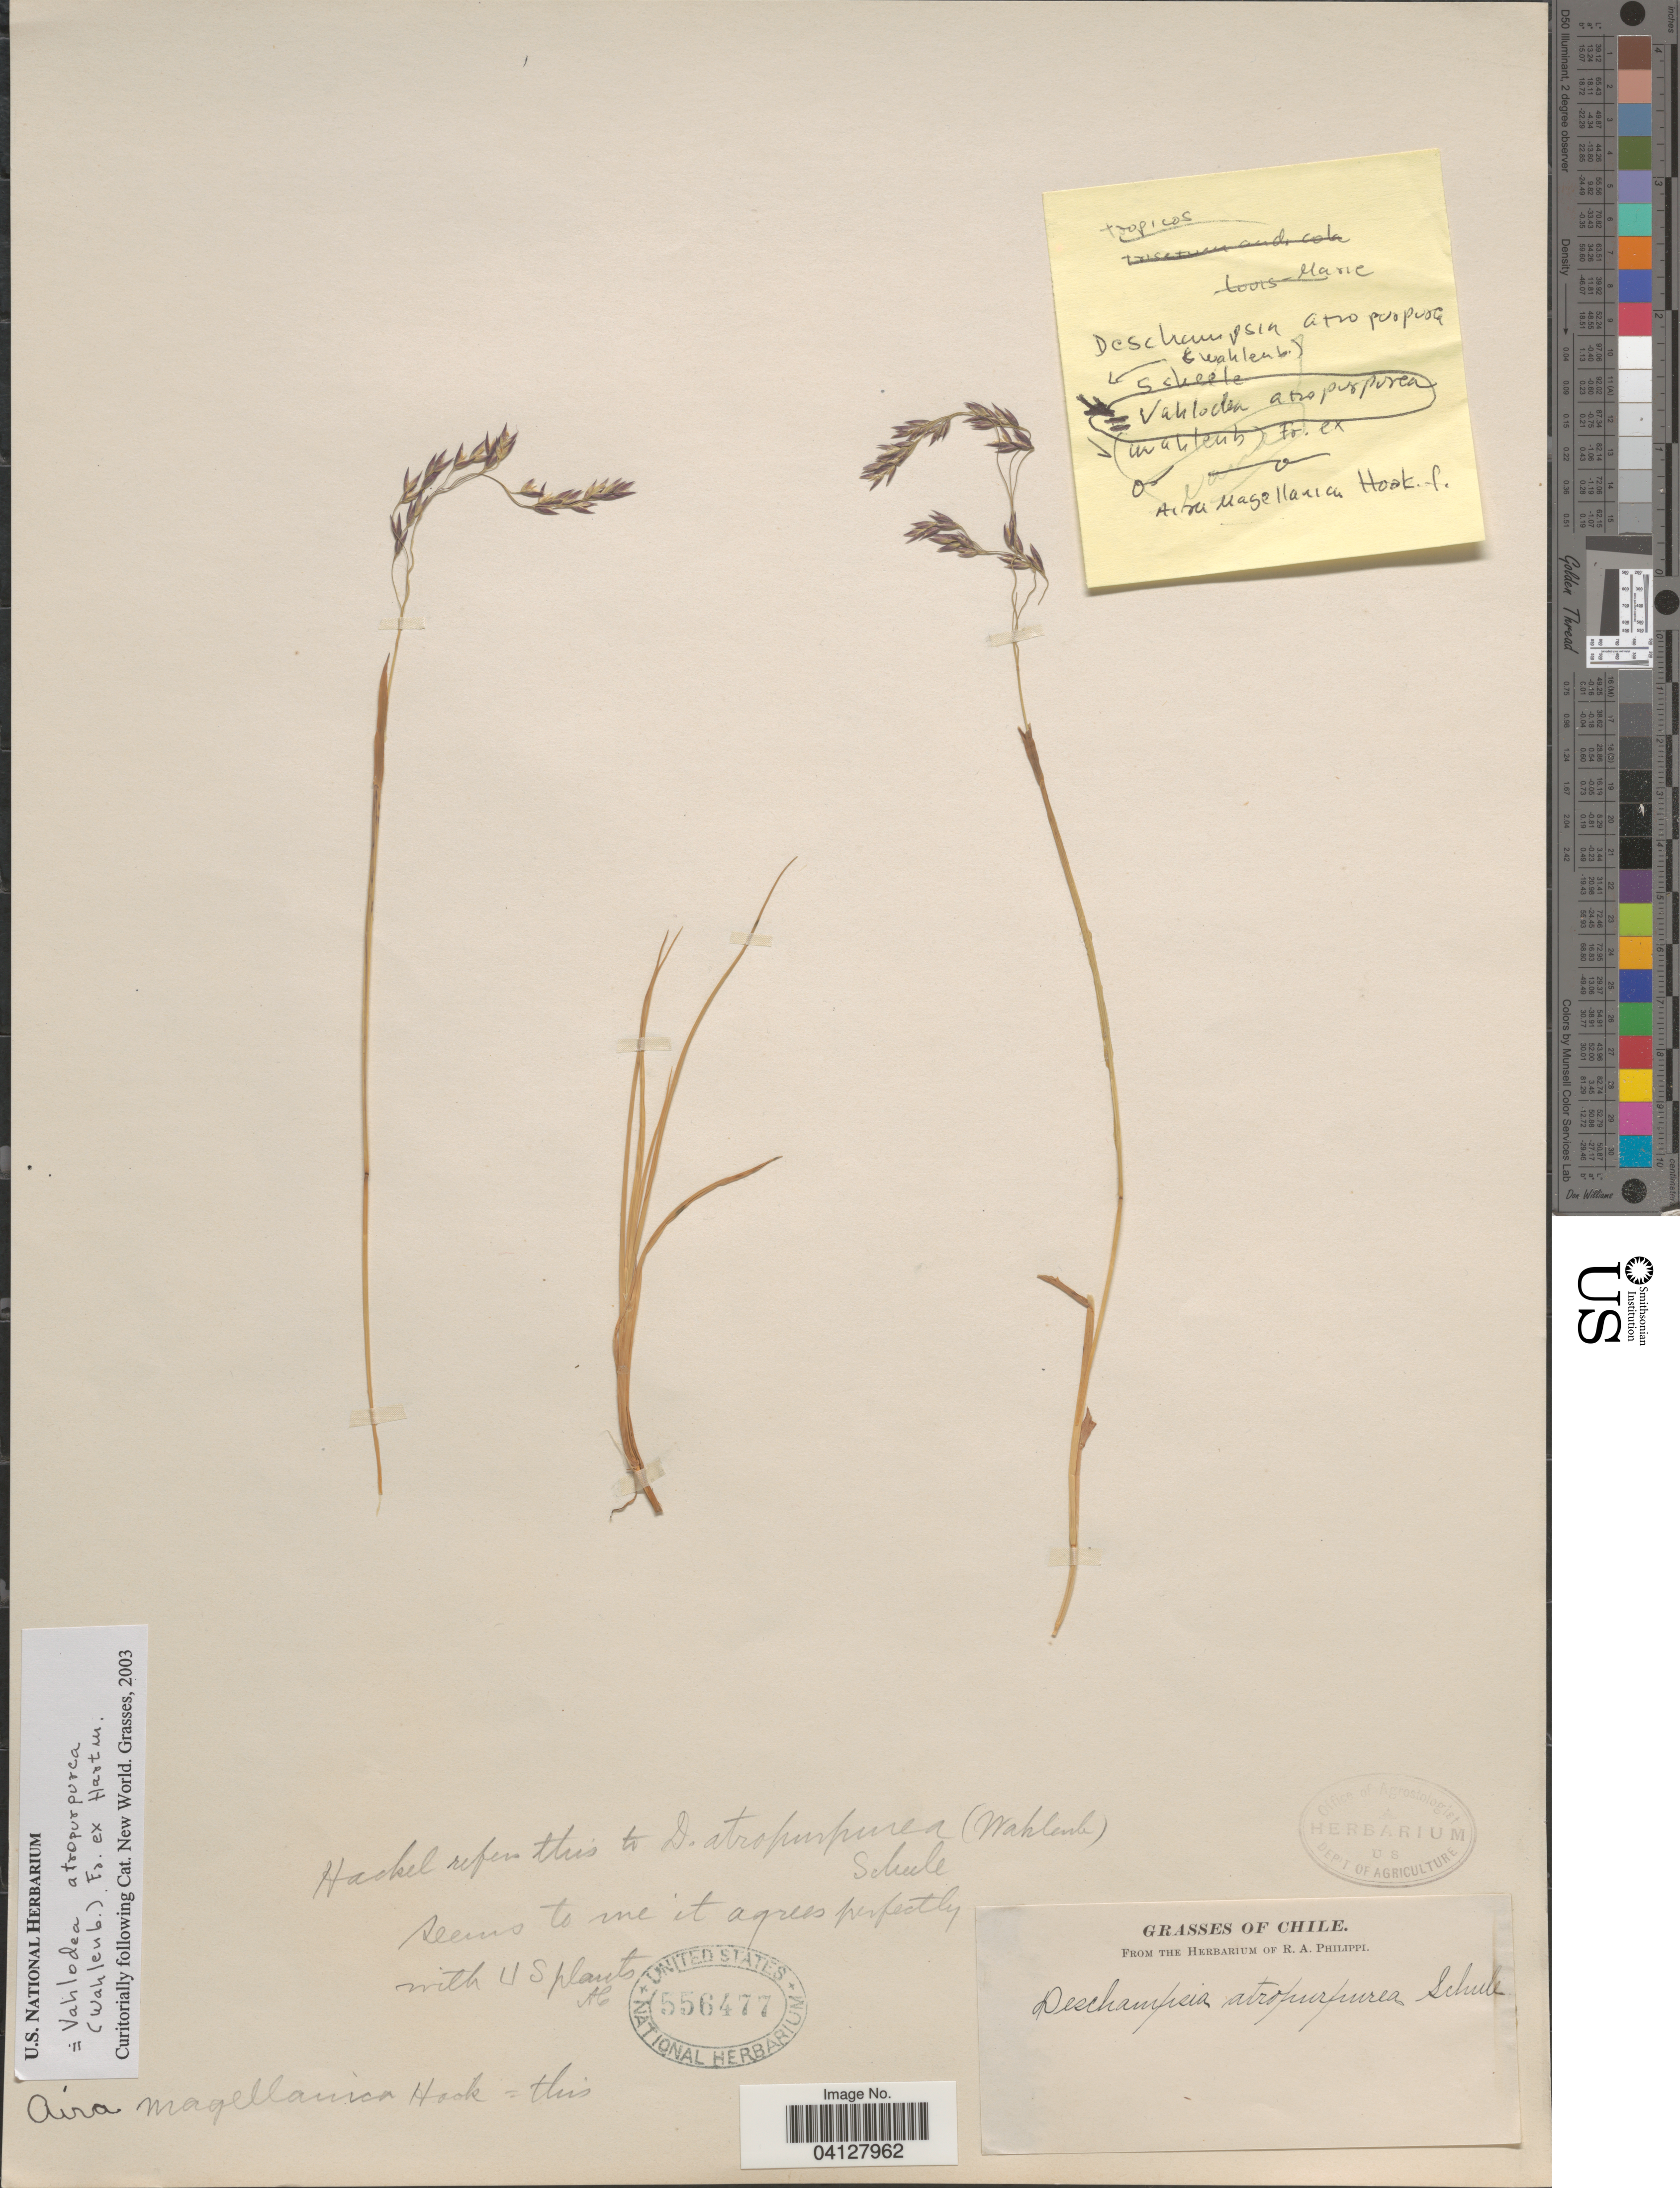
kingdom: Plantae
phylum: Tracheophyta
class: Liliopsida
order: Poales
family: Poaceae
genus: Vahlodea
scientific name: Vahlodea atropurpurea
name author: (Wahlenb.) Fr. ex Hartm.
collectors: ex. herb. R.A. Philippi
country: Chile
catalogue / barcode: US 556477